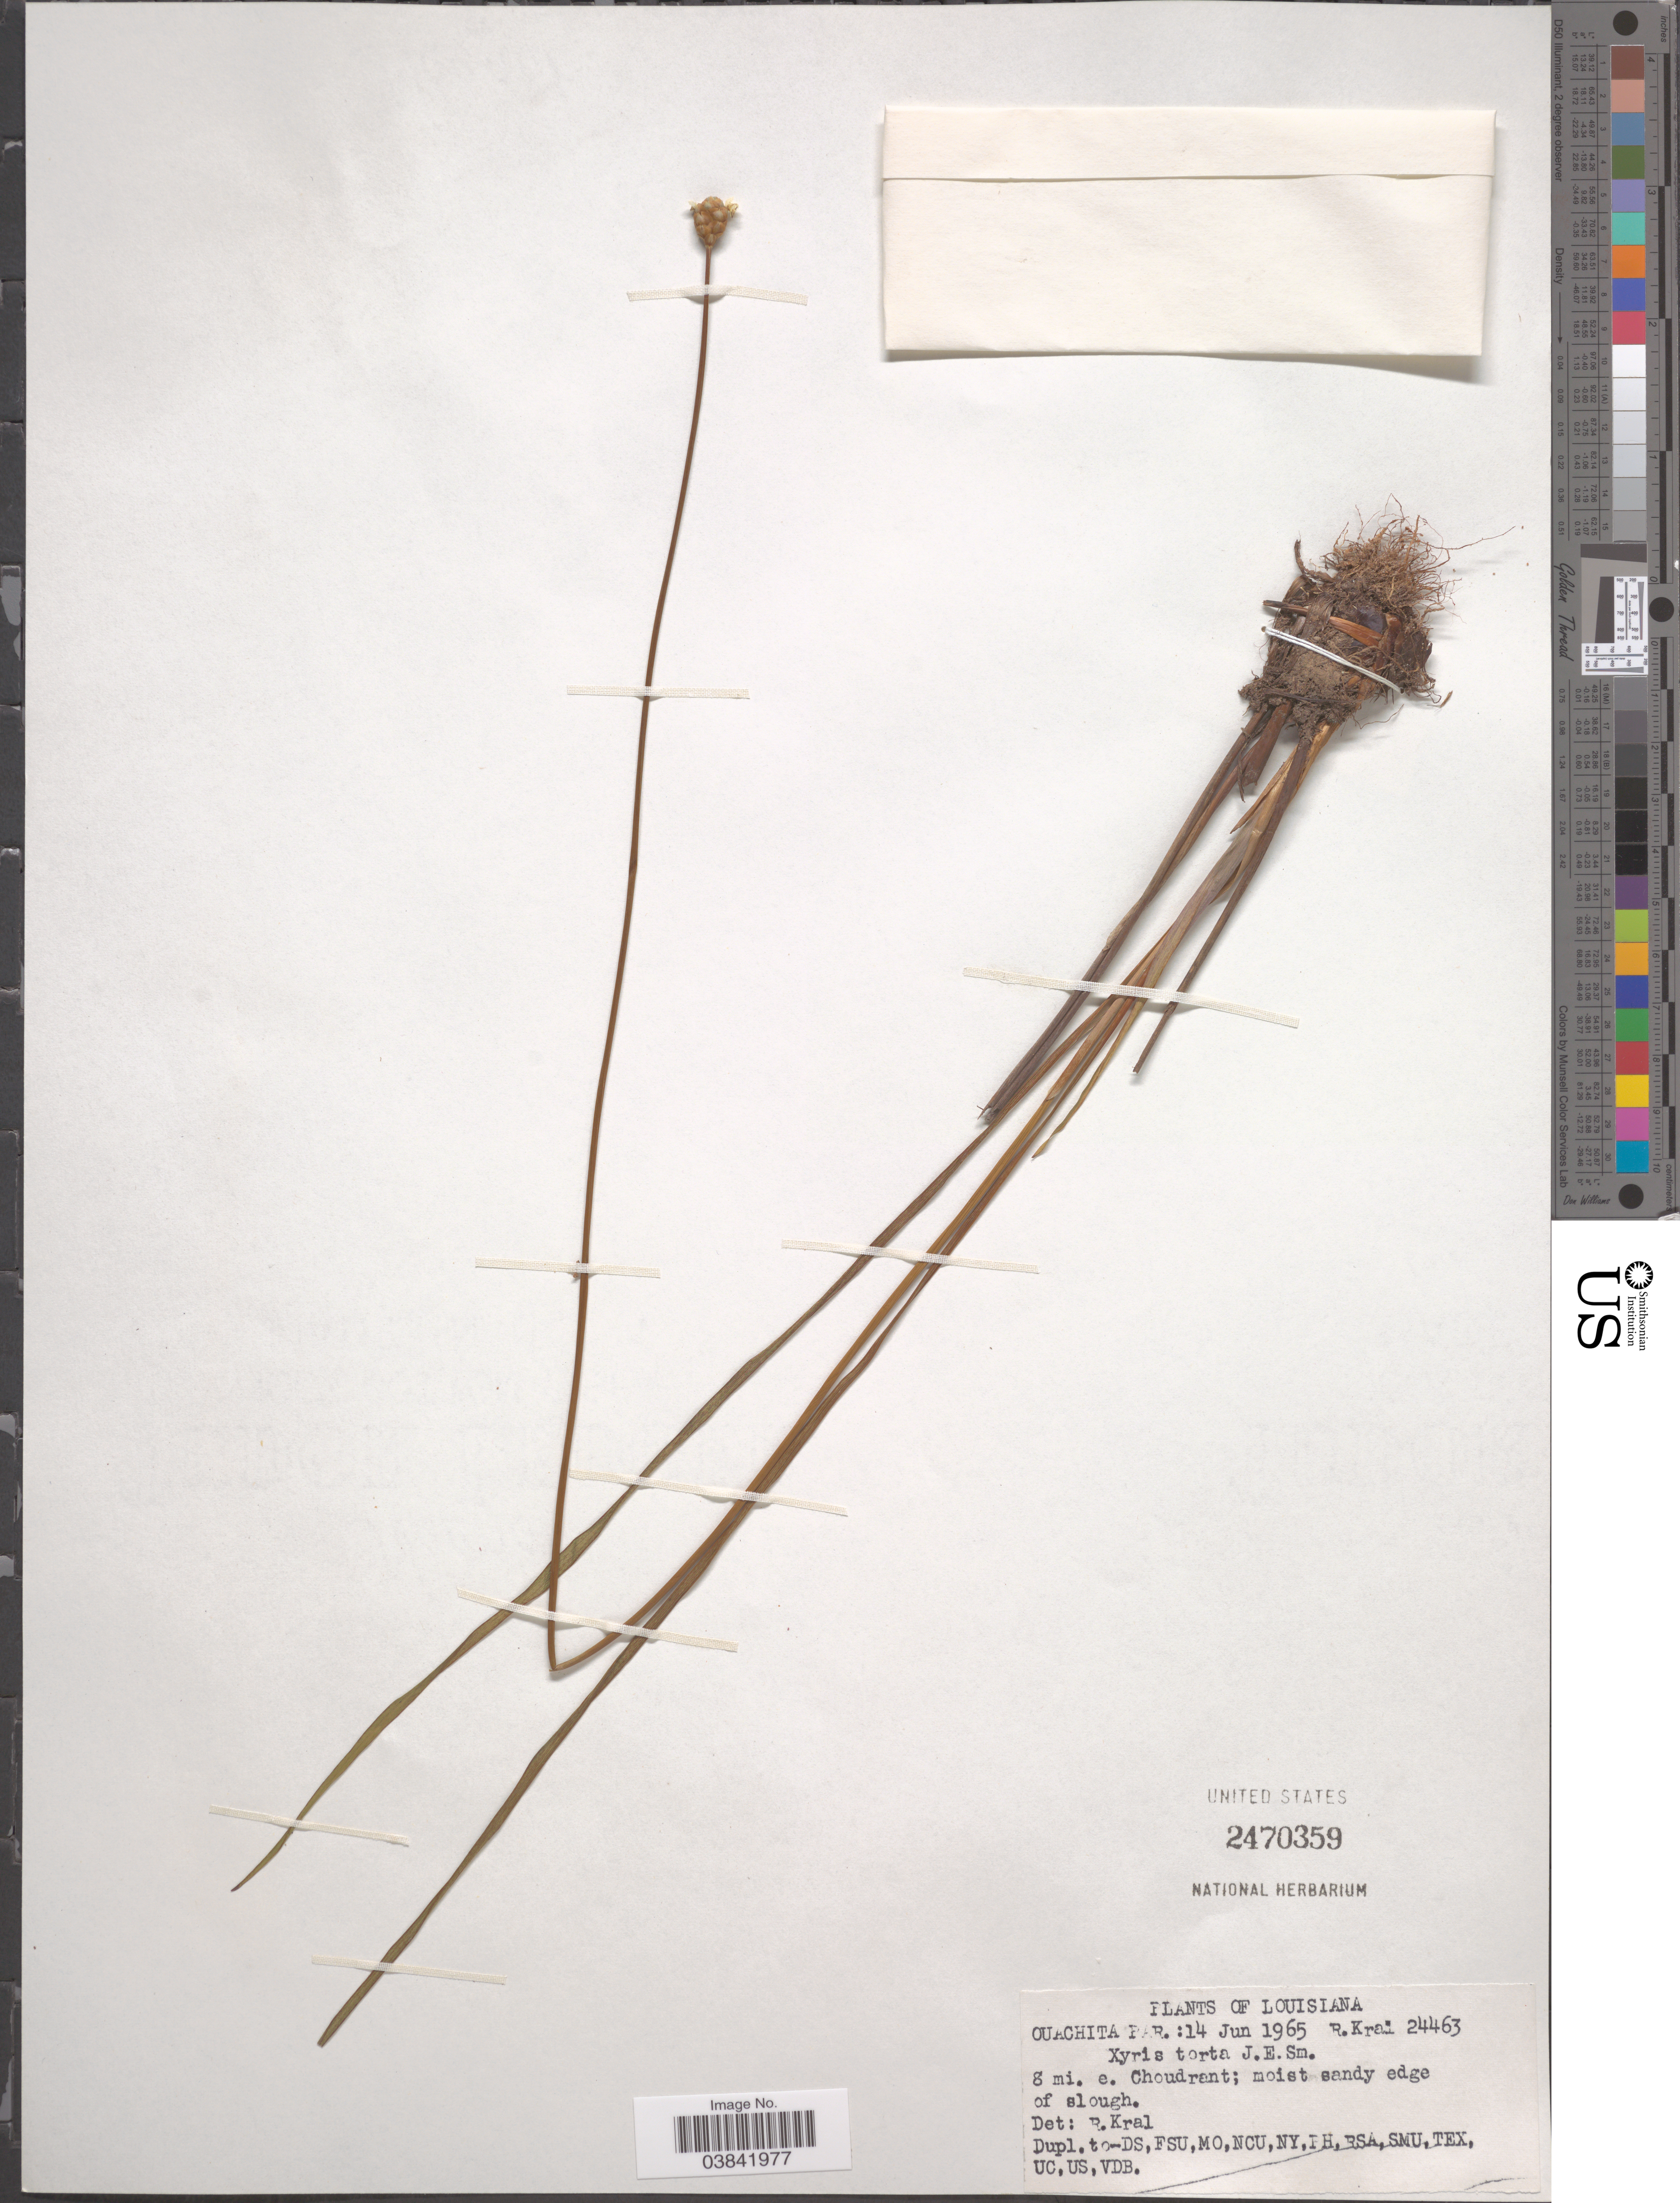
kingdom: Plantae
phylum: Tracheophyta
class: Liliopsida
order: Poales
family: Xyridaceae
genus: Xyris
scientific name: Xyris torta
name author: Sm.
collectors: R. Kral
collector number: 24463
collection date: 1965-06-14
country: United States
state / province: Louisiana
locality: Ouachita Par.: 8 mi. e. Choudrant; moist sandy edge of slough.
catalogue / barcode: US 2470359